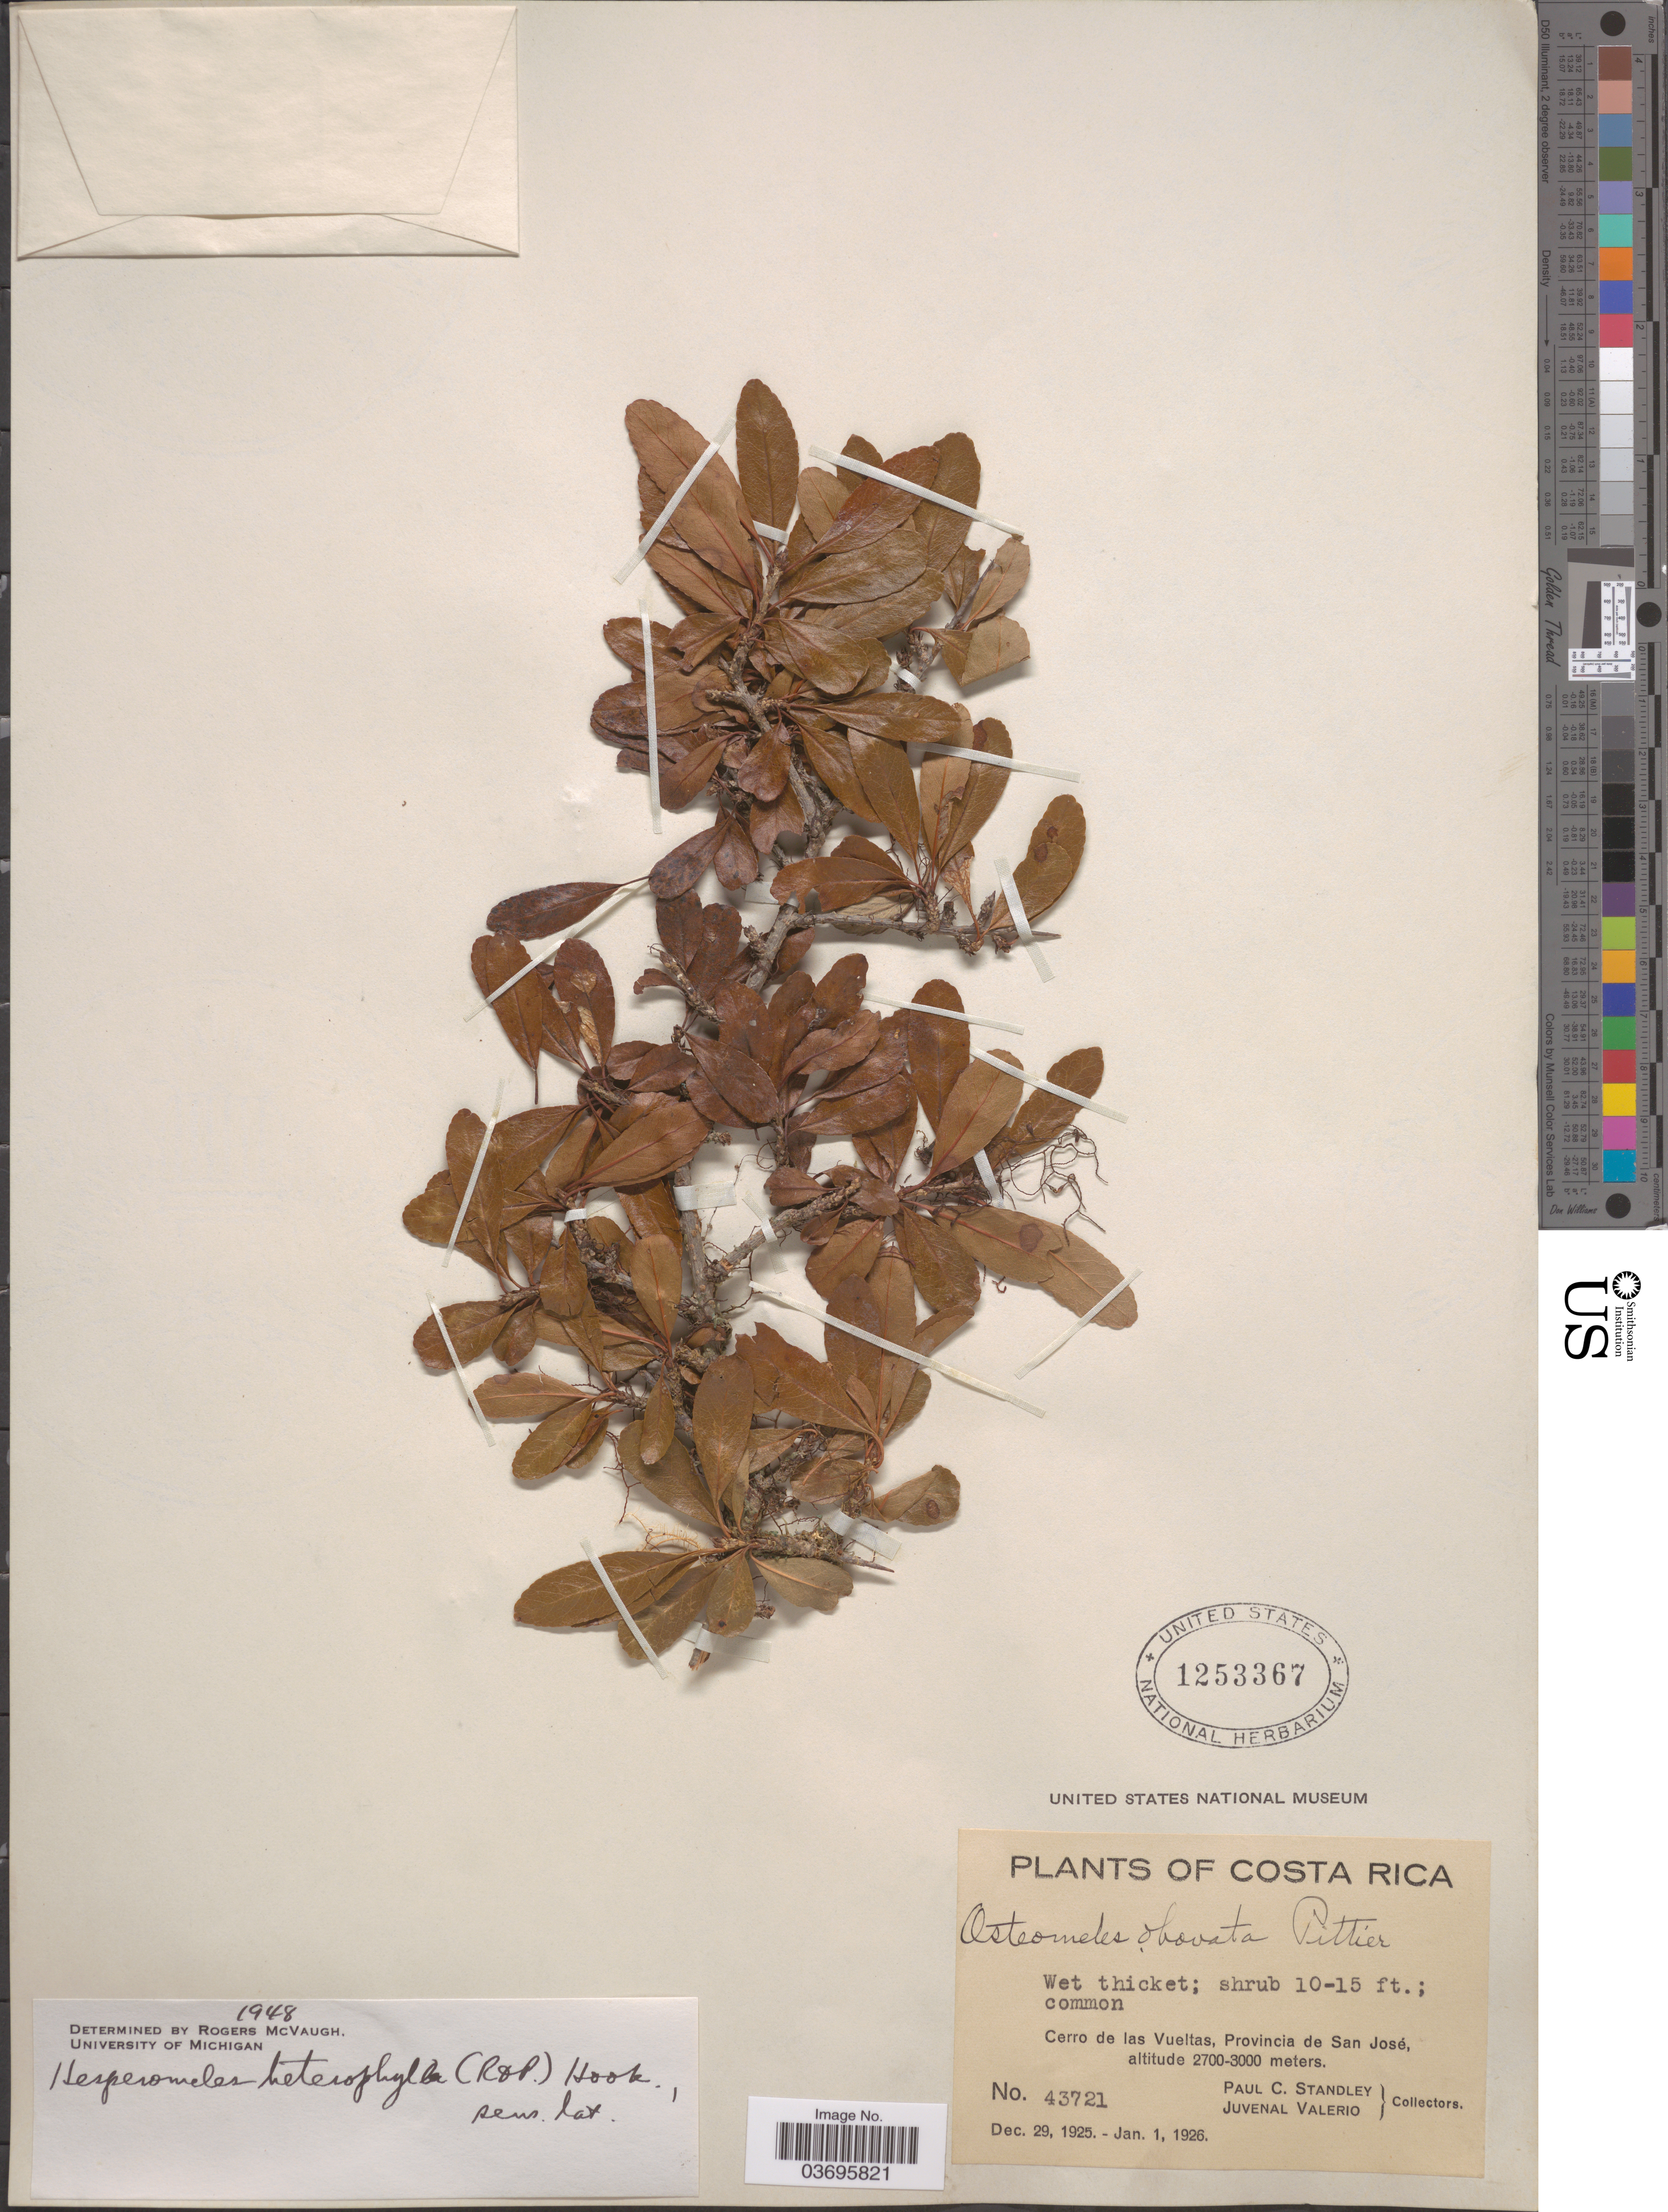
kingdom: Plantae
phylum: Tracheophyta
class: Magnoliopsida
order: Rosales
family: Rosaceae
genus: Hesperomeles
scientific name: Hesperomeles heterophylla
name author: (Ruiz & Pav.) Hook.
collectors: P. C. Standley & J. Valerio R.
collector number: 43721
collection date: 1925-12-29/1926-01-01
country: Costa Rica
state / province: San José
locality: Cerro de las Vueltas.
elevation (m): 2700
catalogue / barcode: US 1253367